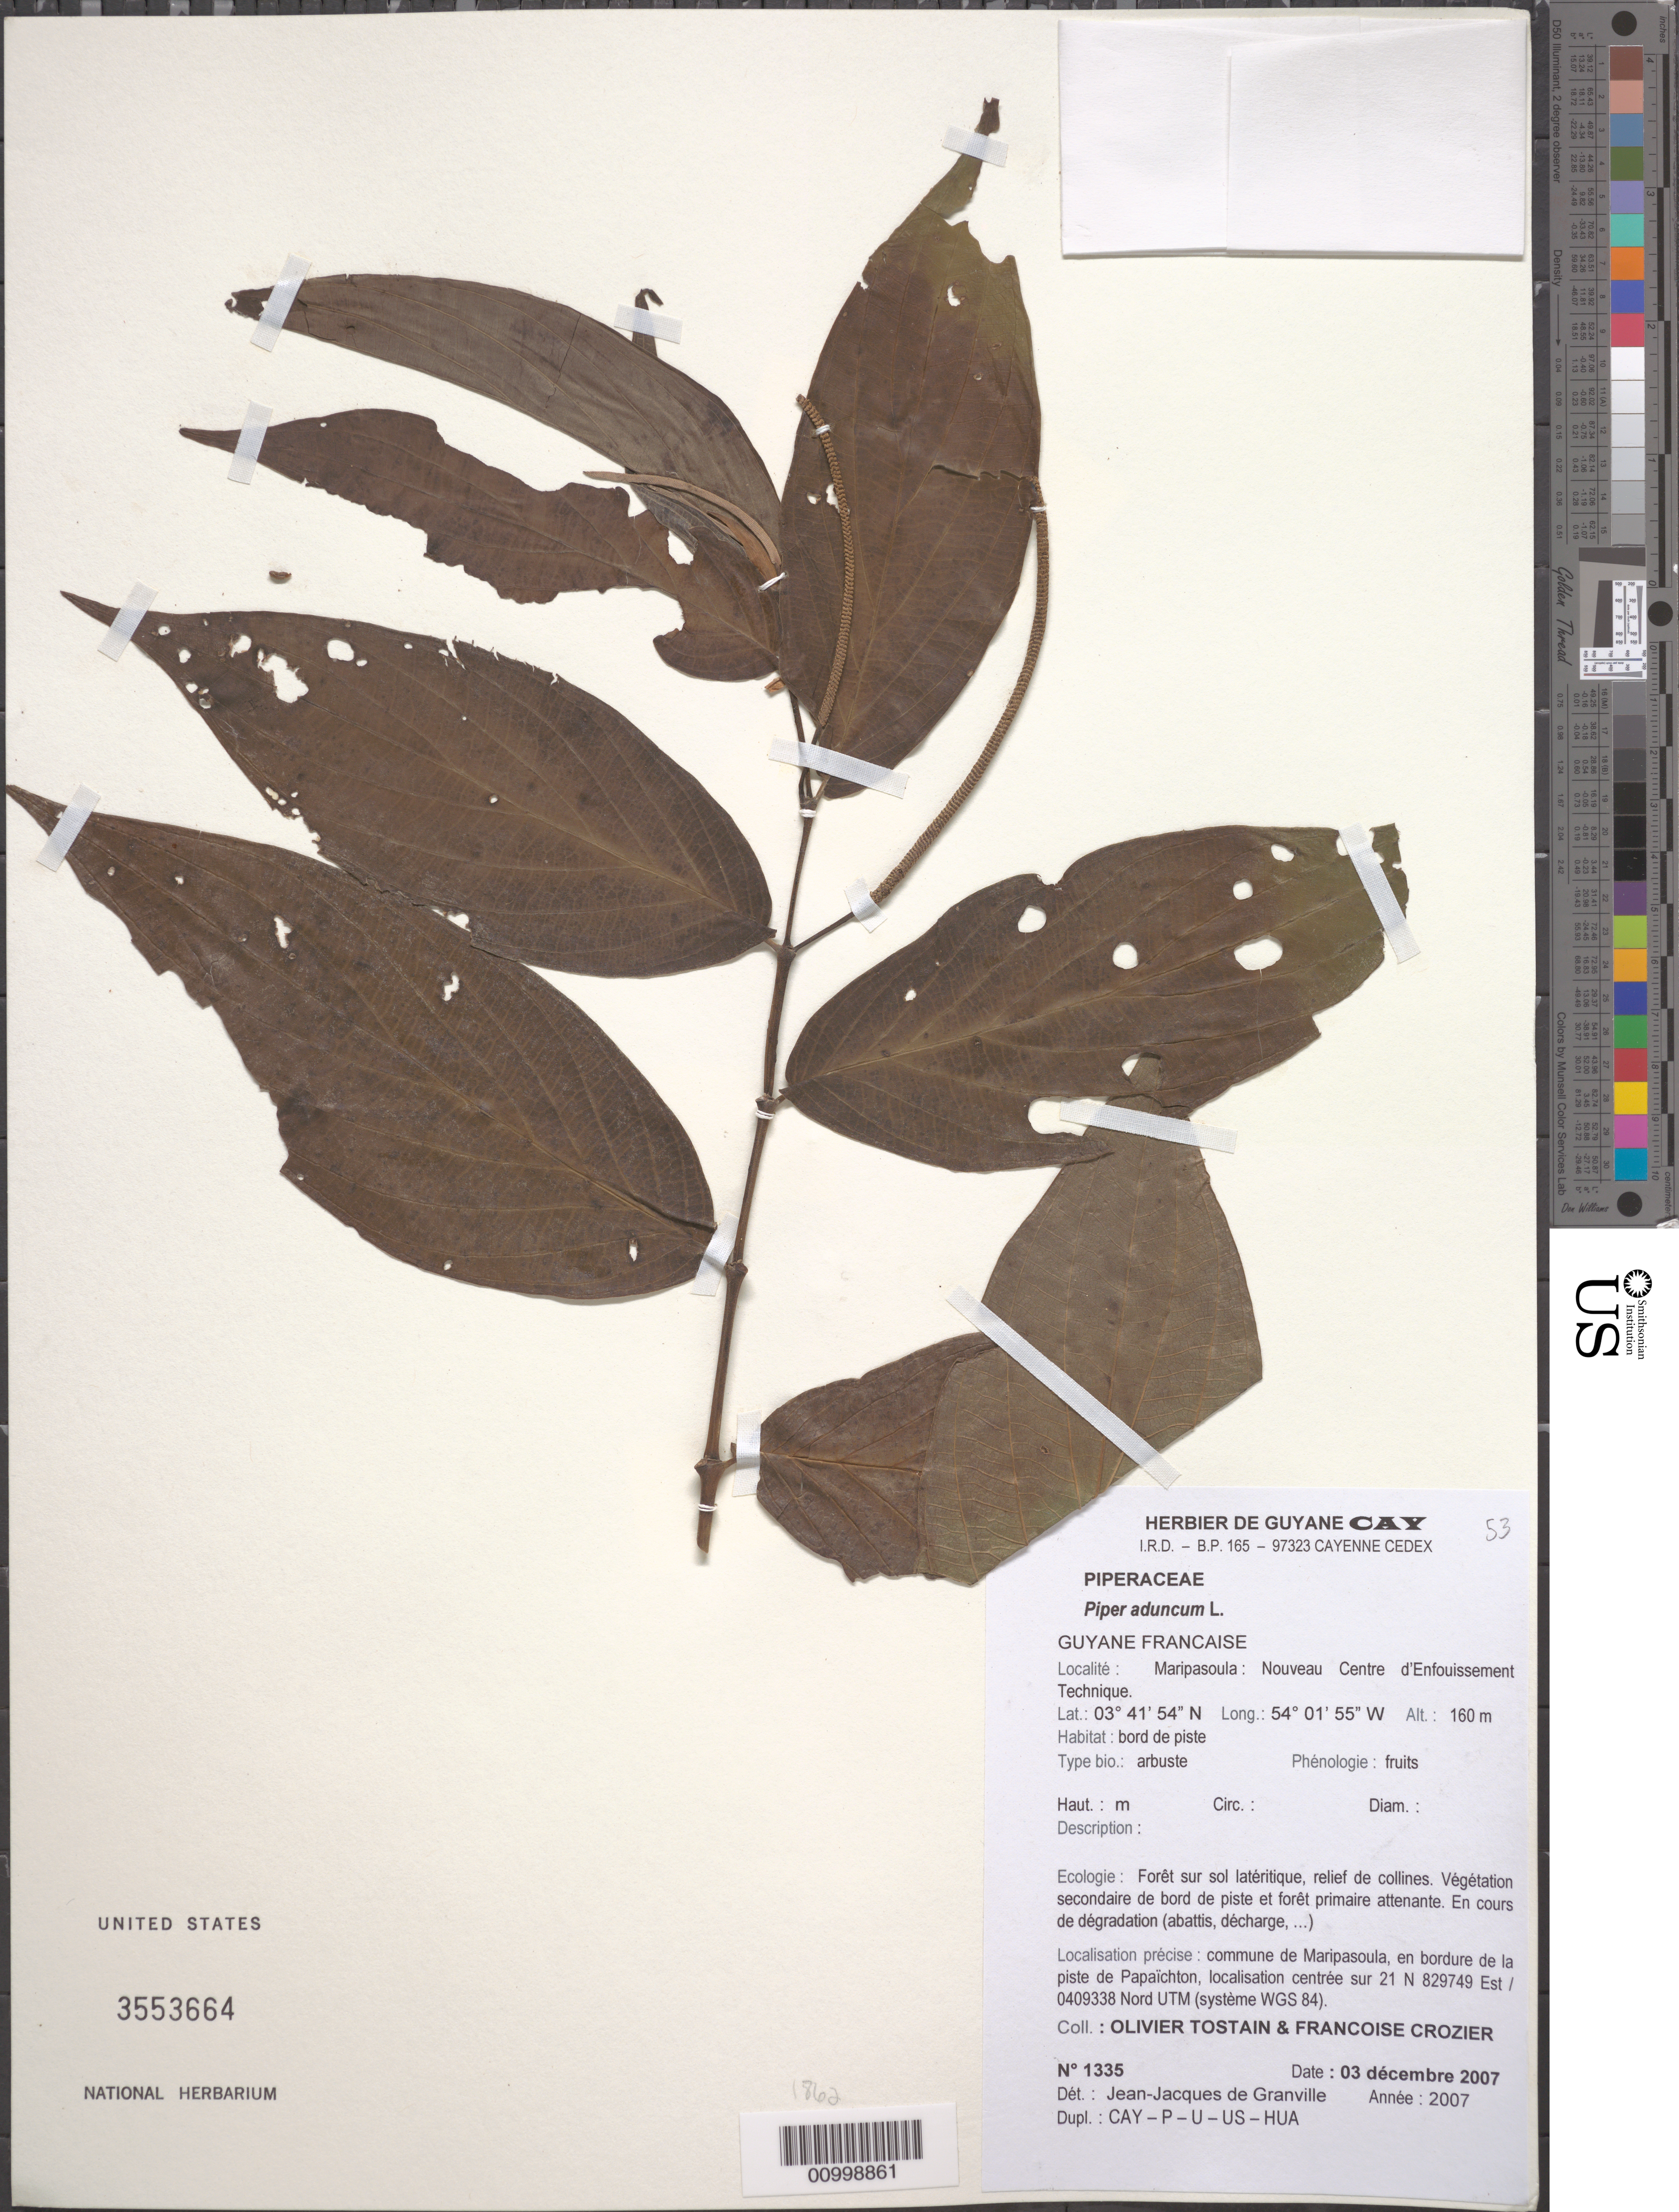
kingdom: Plantae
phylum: Tracheophyta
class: Magnoliopsida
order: Piperales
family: Piperaceae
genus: Piper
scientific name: Piper aduncum var. aduncum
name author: L.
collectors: O. Tostain & F. Crozier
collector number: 1335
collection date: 2007-12-03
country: French Guiana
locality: Maripasoula: Nouveau Centre d'Enfouissement Technique. Commune de Maripasoula, en bordure de la piste de Papaïchton, localisation centrée sur 21 N 829749 Est/ 0409338 Nord UTM (système WGS 84).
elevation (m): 160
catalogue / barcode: US 3553664